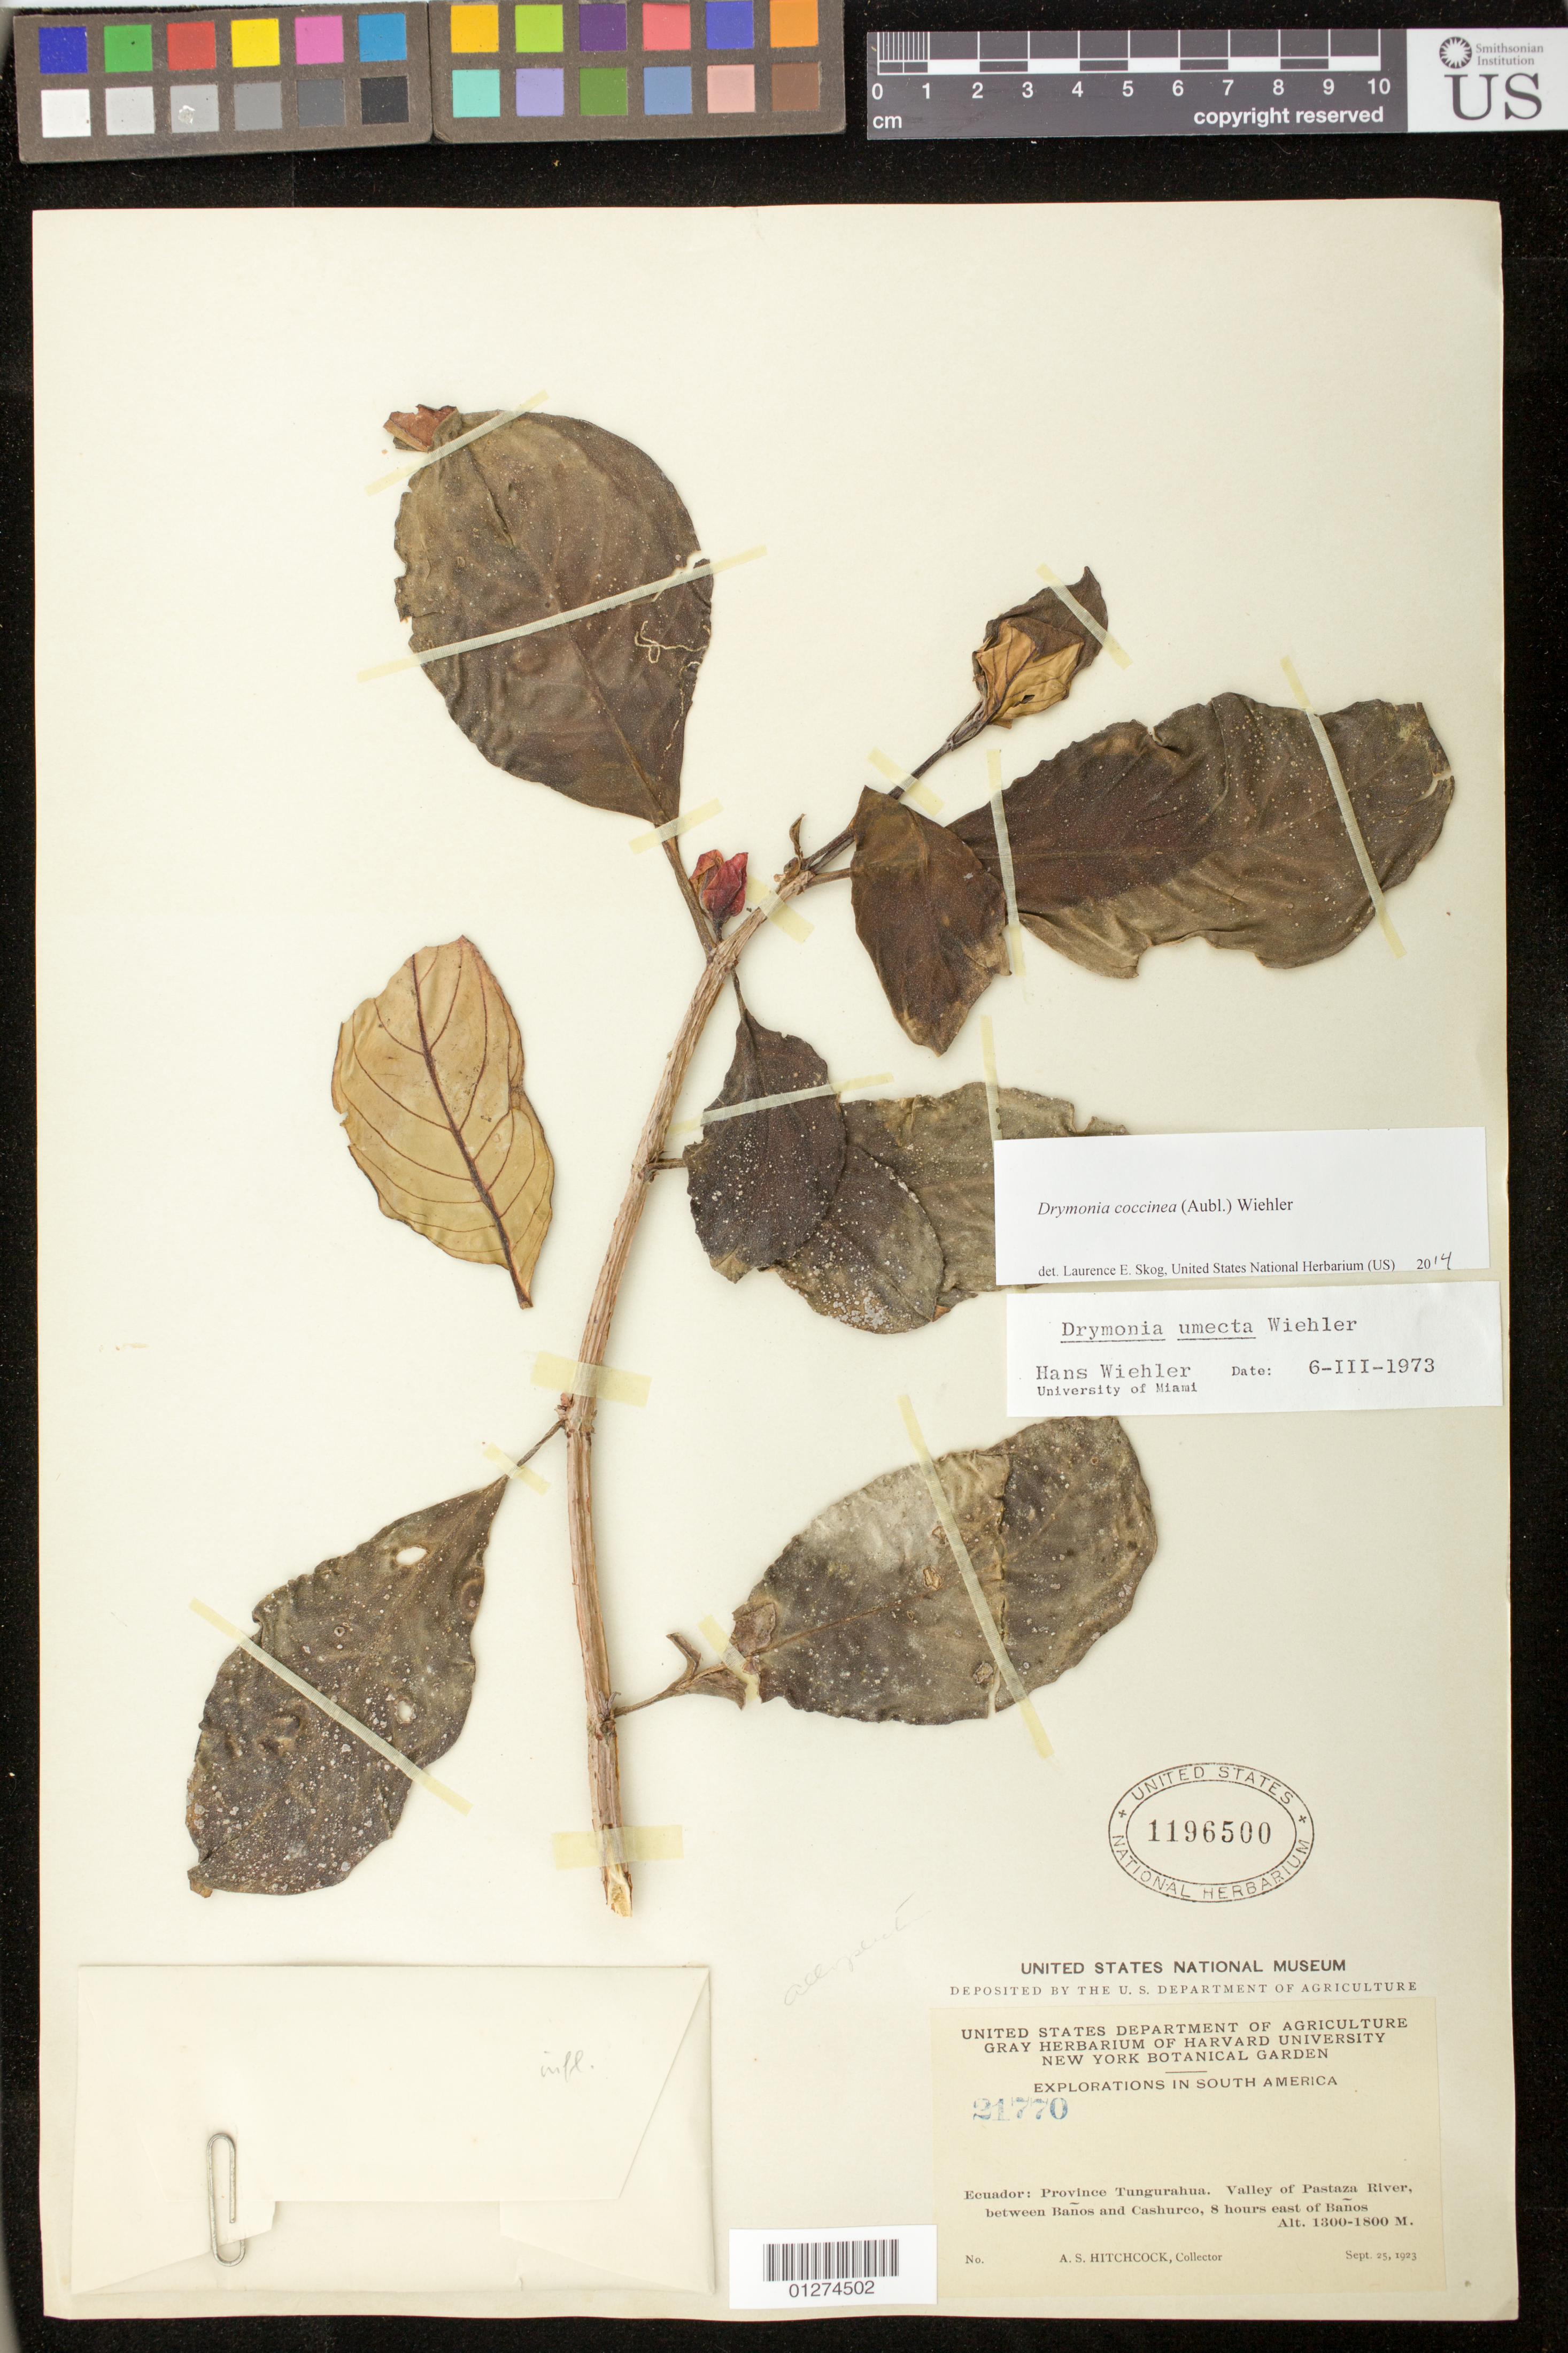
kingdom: Plantae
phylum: Tracheophyta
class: Magnoliopsida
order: Lamiales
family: Gesneriaceae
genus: Drymonia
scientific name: Drymonia coccinea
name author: (Aubl.) Wiehler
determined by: Skog, Laurence E.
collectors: A. S. Hitchcock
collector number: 21770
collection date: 1923-09-25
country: Ecuador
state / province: Tungurahua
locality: Valley of Pastaza River, between Banos and Cashurco, 8 hours East of Banos.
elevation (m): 1300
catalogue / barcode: US 1196500